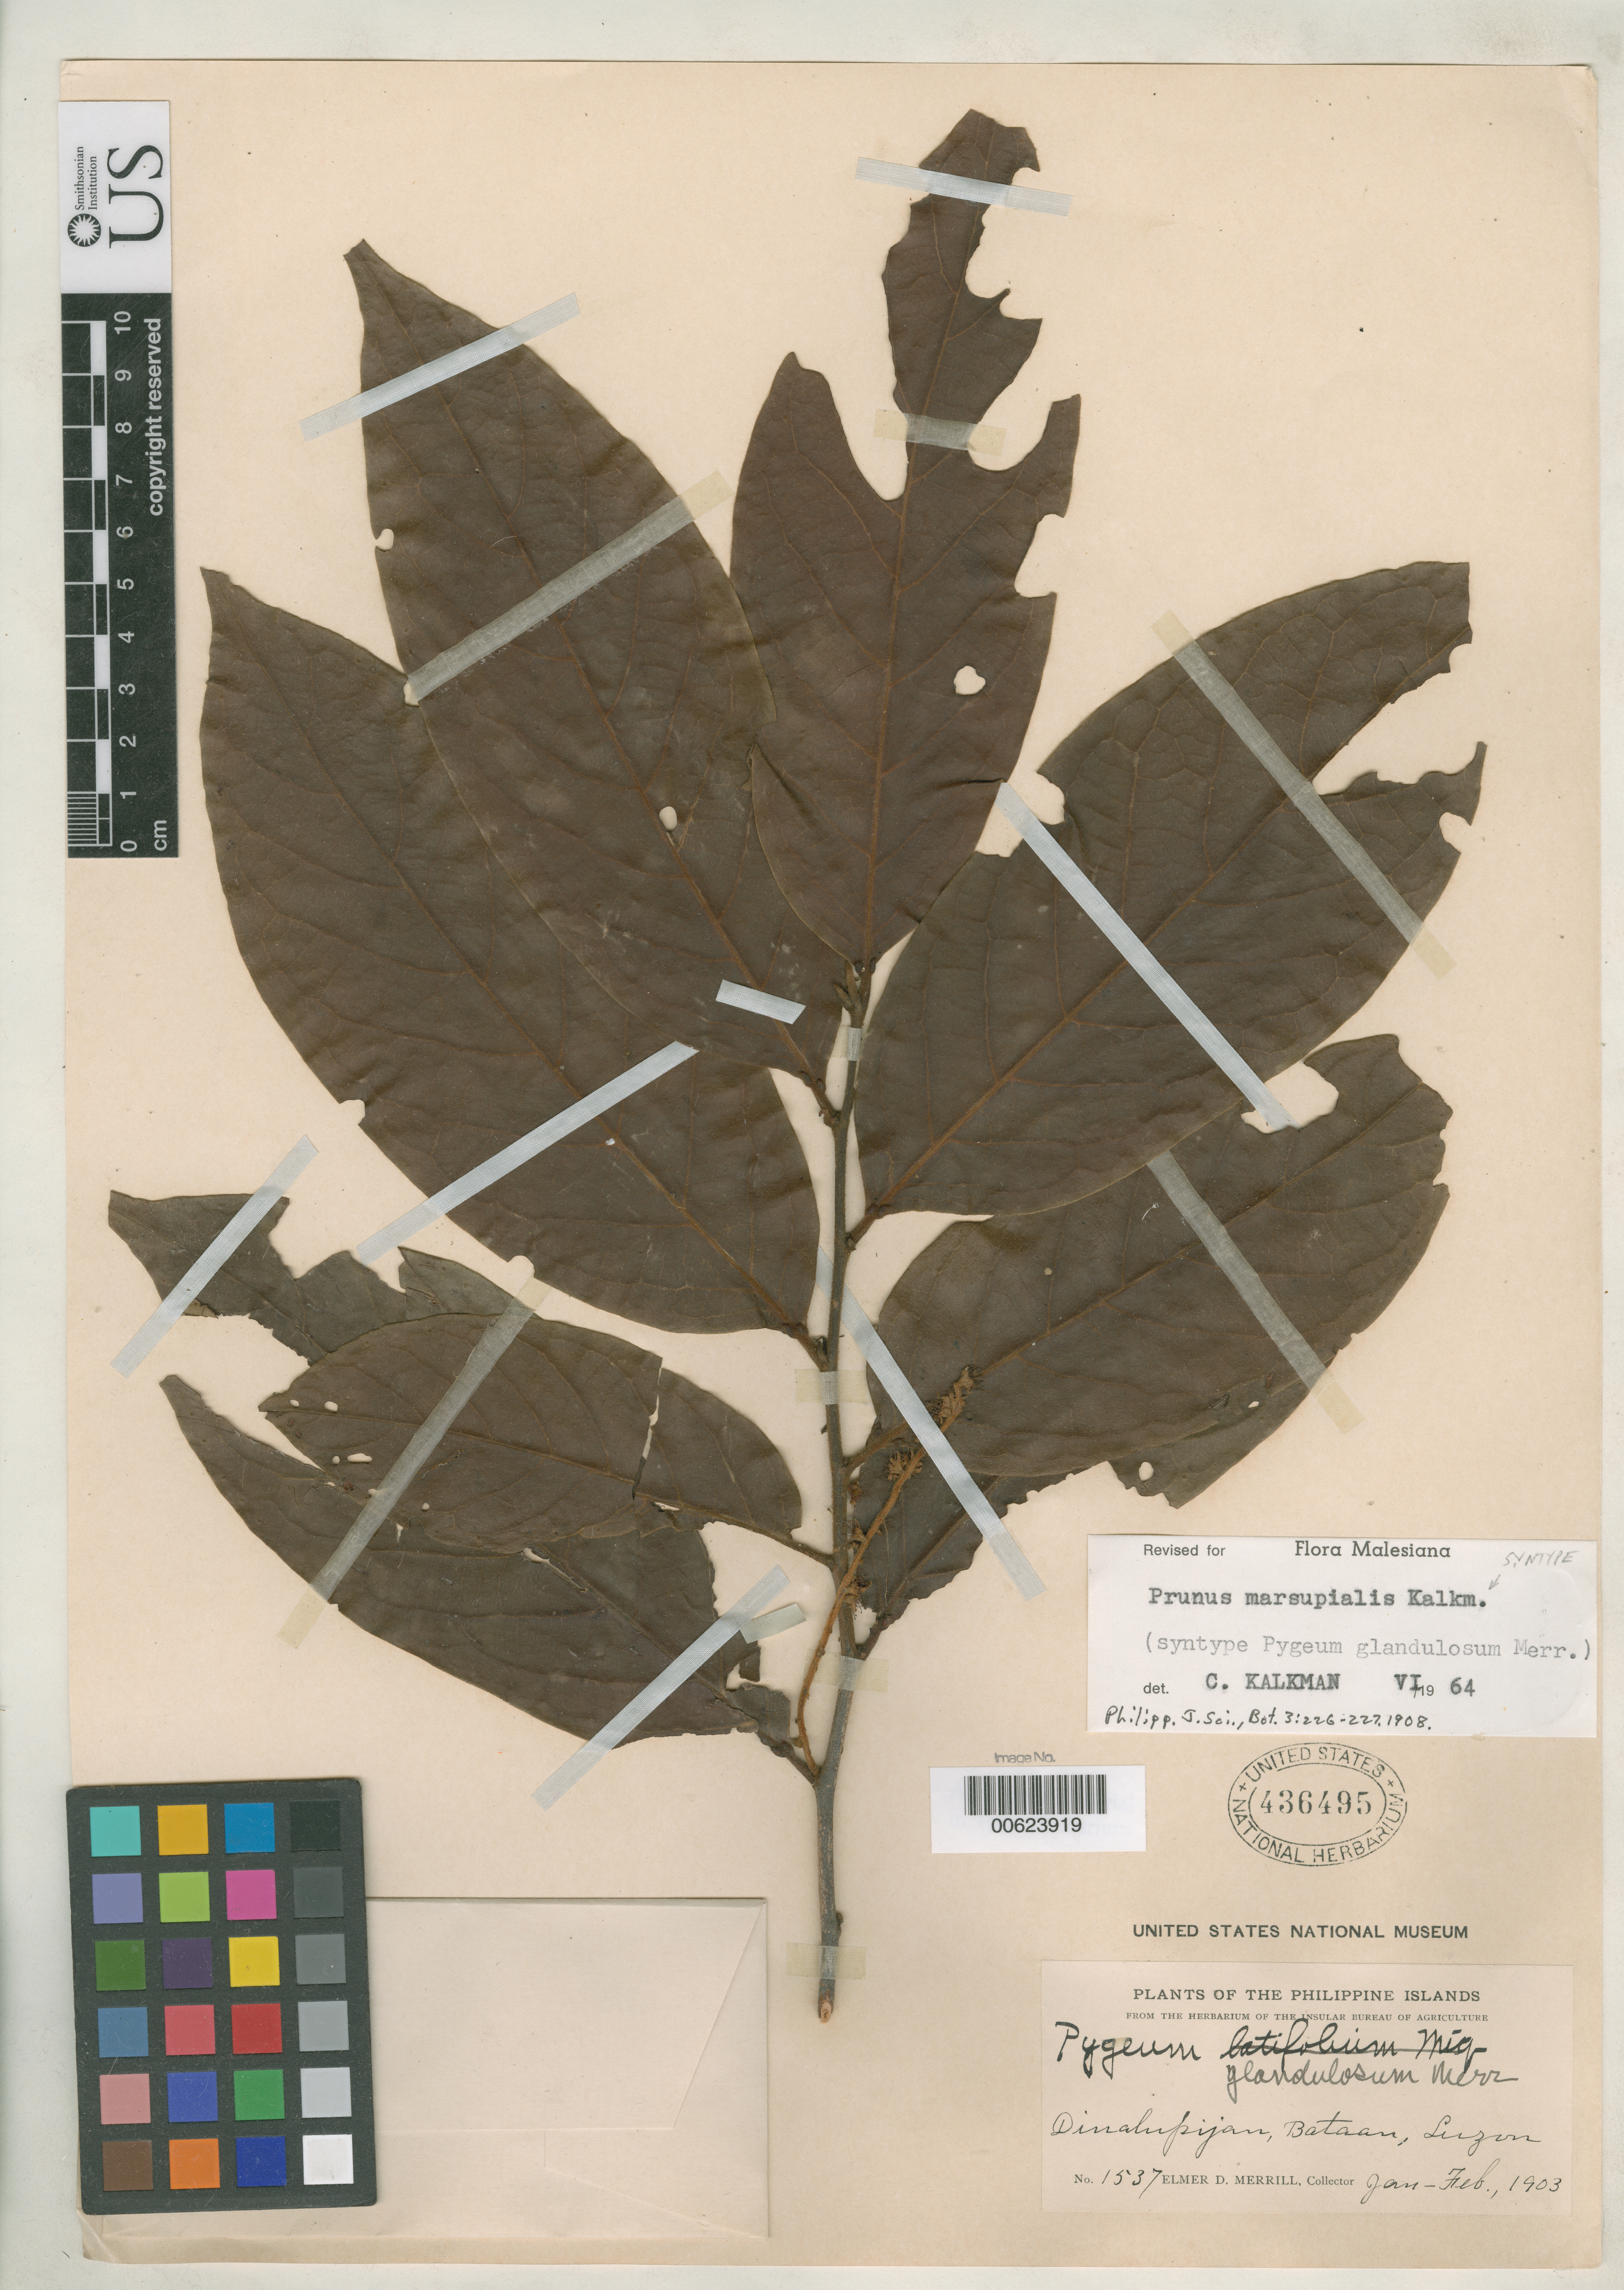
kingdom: Plantae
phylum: Tracheophyta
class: Magnoliopsida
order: Rosales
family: Rosaceae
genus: Pygeum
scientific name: Pygeum glandulosum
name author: Merr.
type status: Syntype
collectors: E. D. Merrill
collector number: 1537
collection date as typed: Jan 1903 to -- Feb 1903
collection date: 1903-01/1903-02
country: Philippines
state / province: Central Luzon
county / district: Bataan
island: Luzon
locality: Dinalupijan.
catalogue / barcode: US 436495